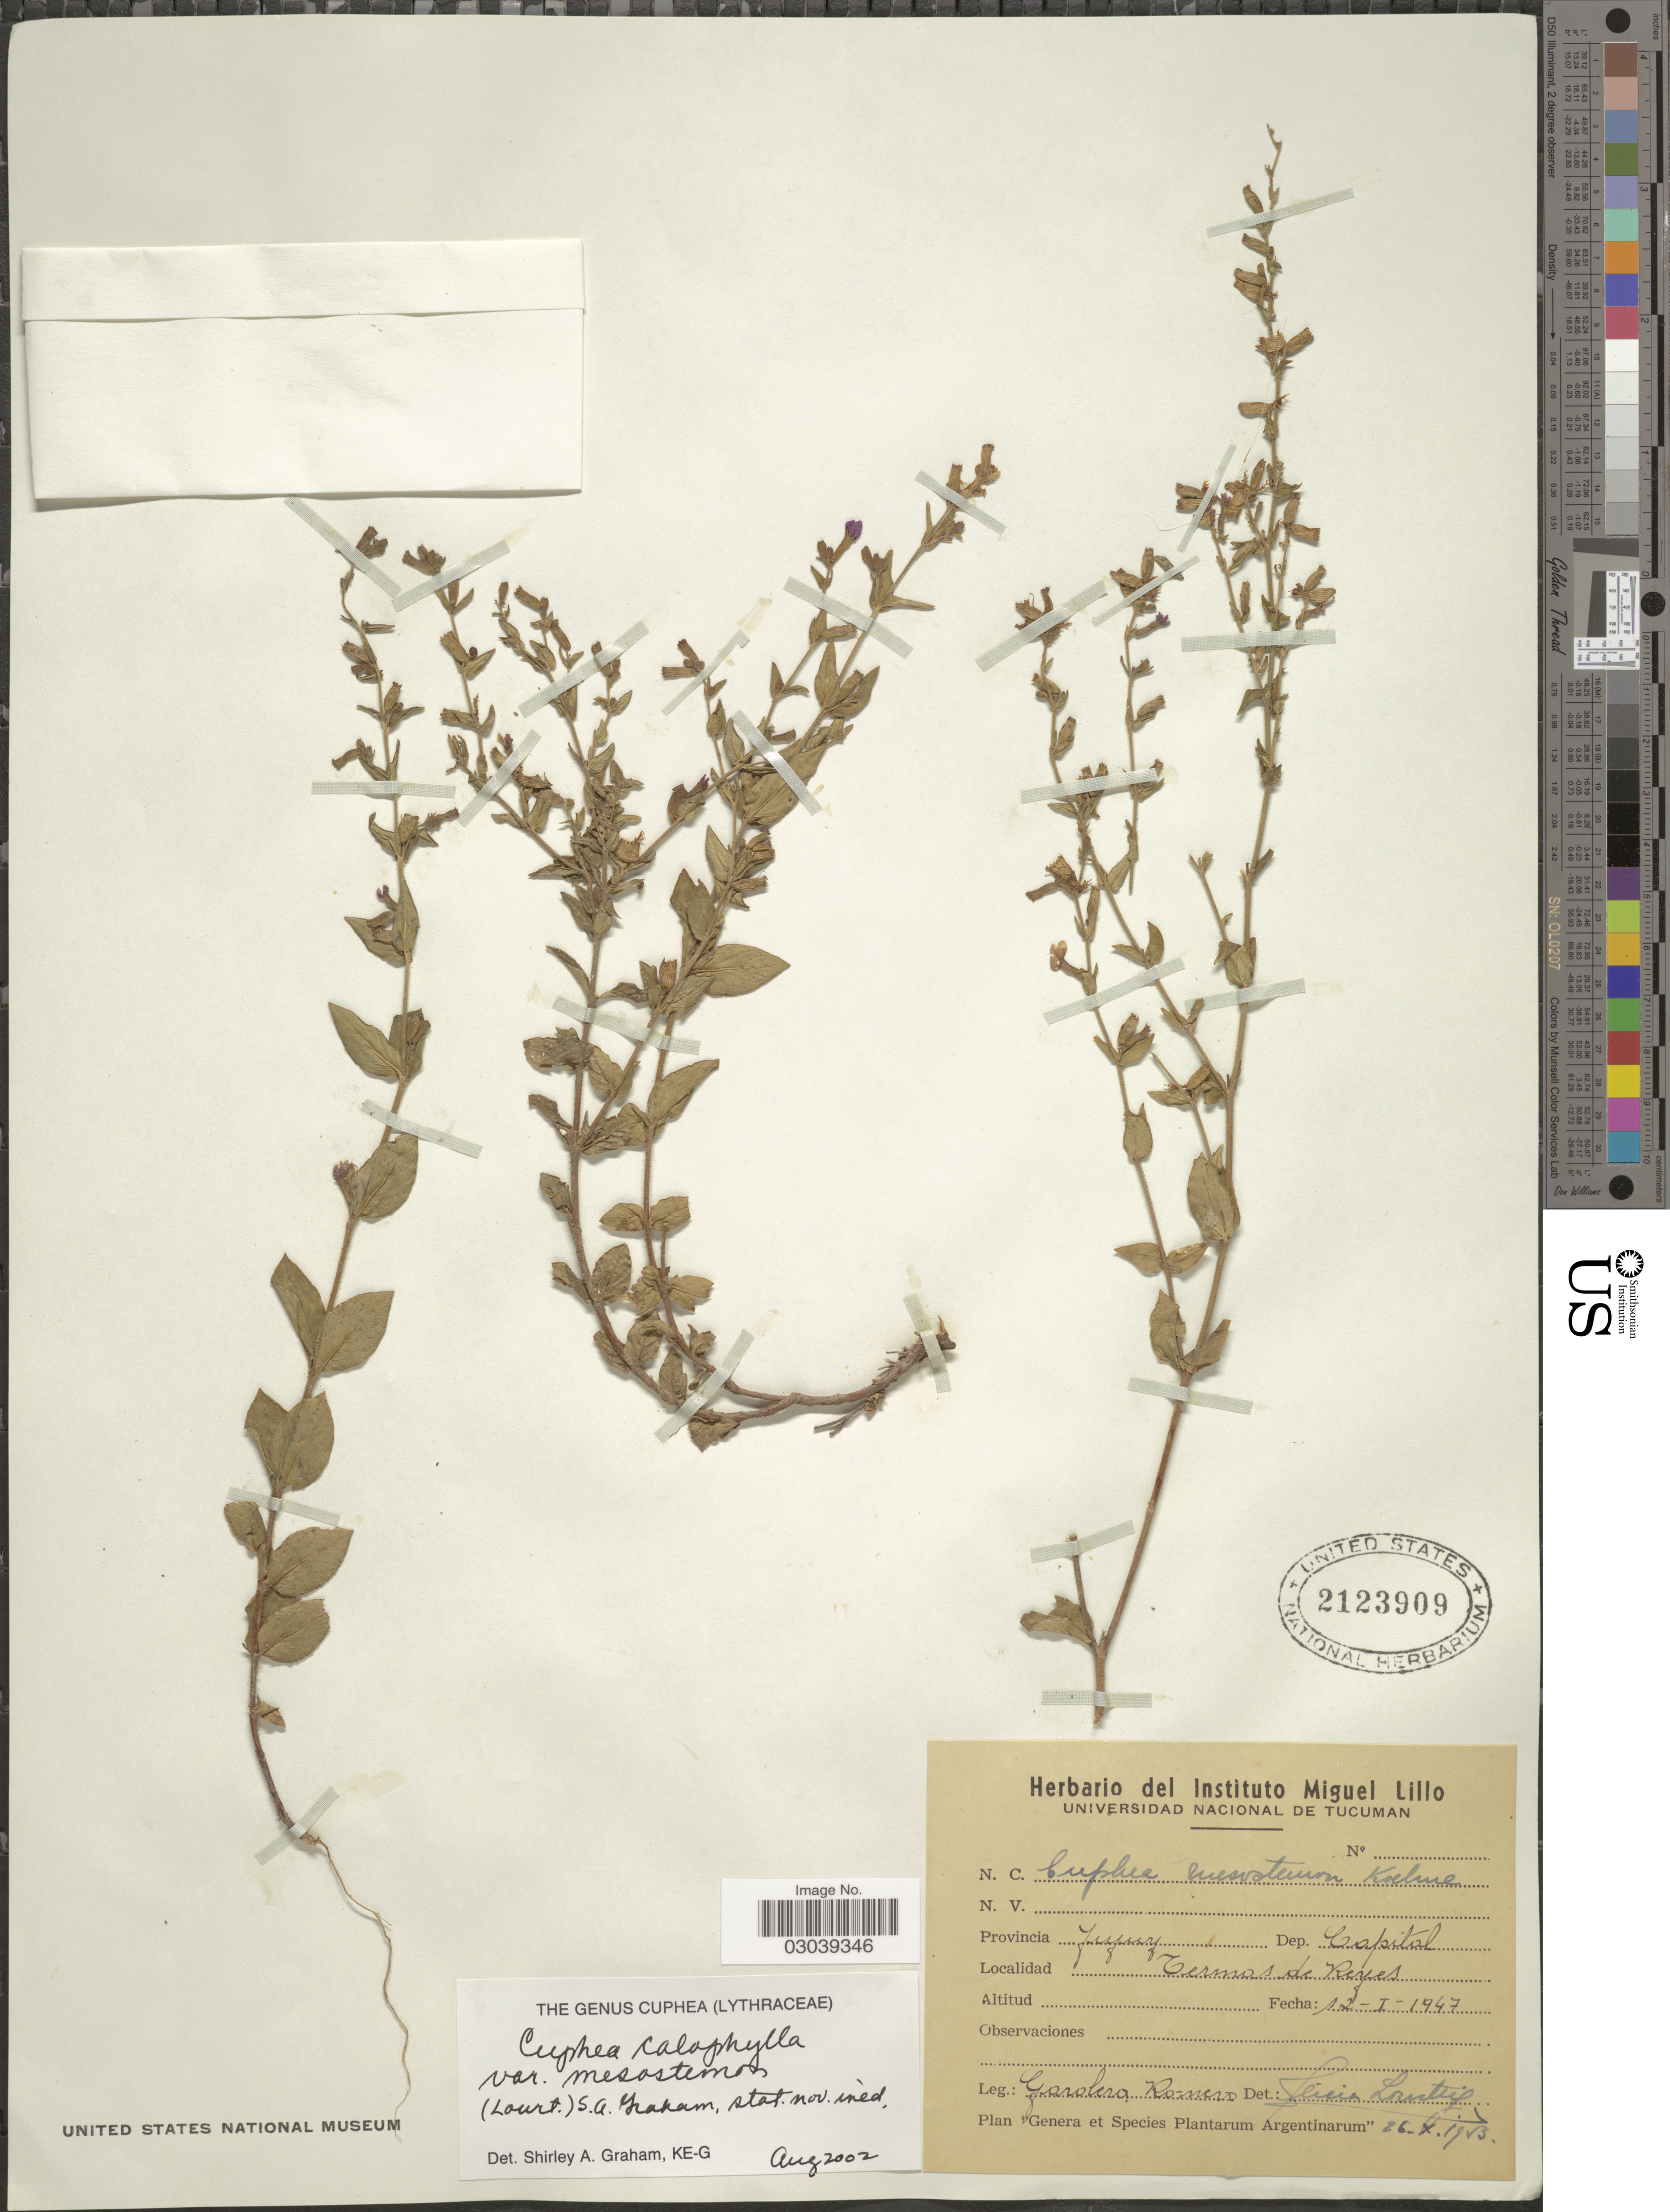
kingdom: Plantae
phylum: Tracheophyta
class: Magnoliopsida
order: Myrtales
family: Lythraceae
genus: Cuphea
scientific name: Cuphea calophylla subsp. mesostemon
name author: (Koehne) Lourteig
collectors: Garolera-Romero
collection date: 1947-01-12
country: Argentina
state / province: Jujuy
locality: Dep. Capital. Termas de Reyes.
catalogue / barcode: US 2123909